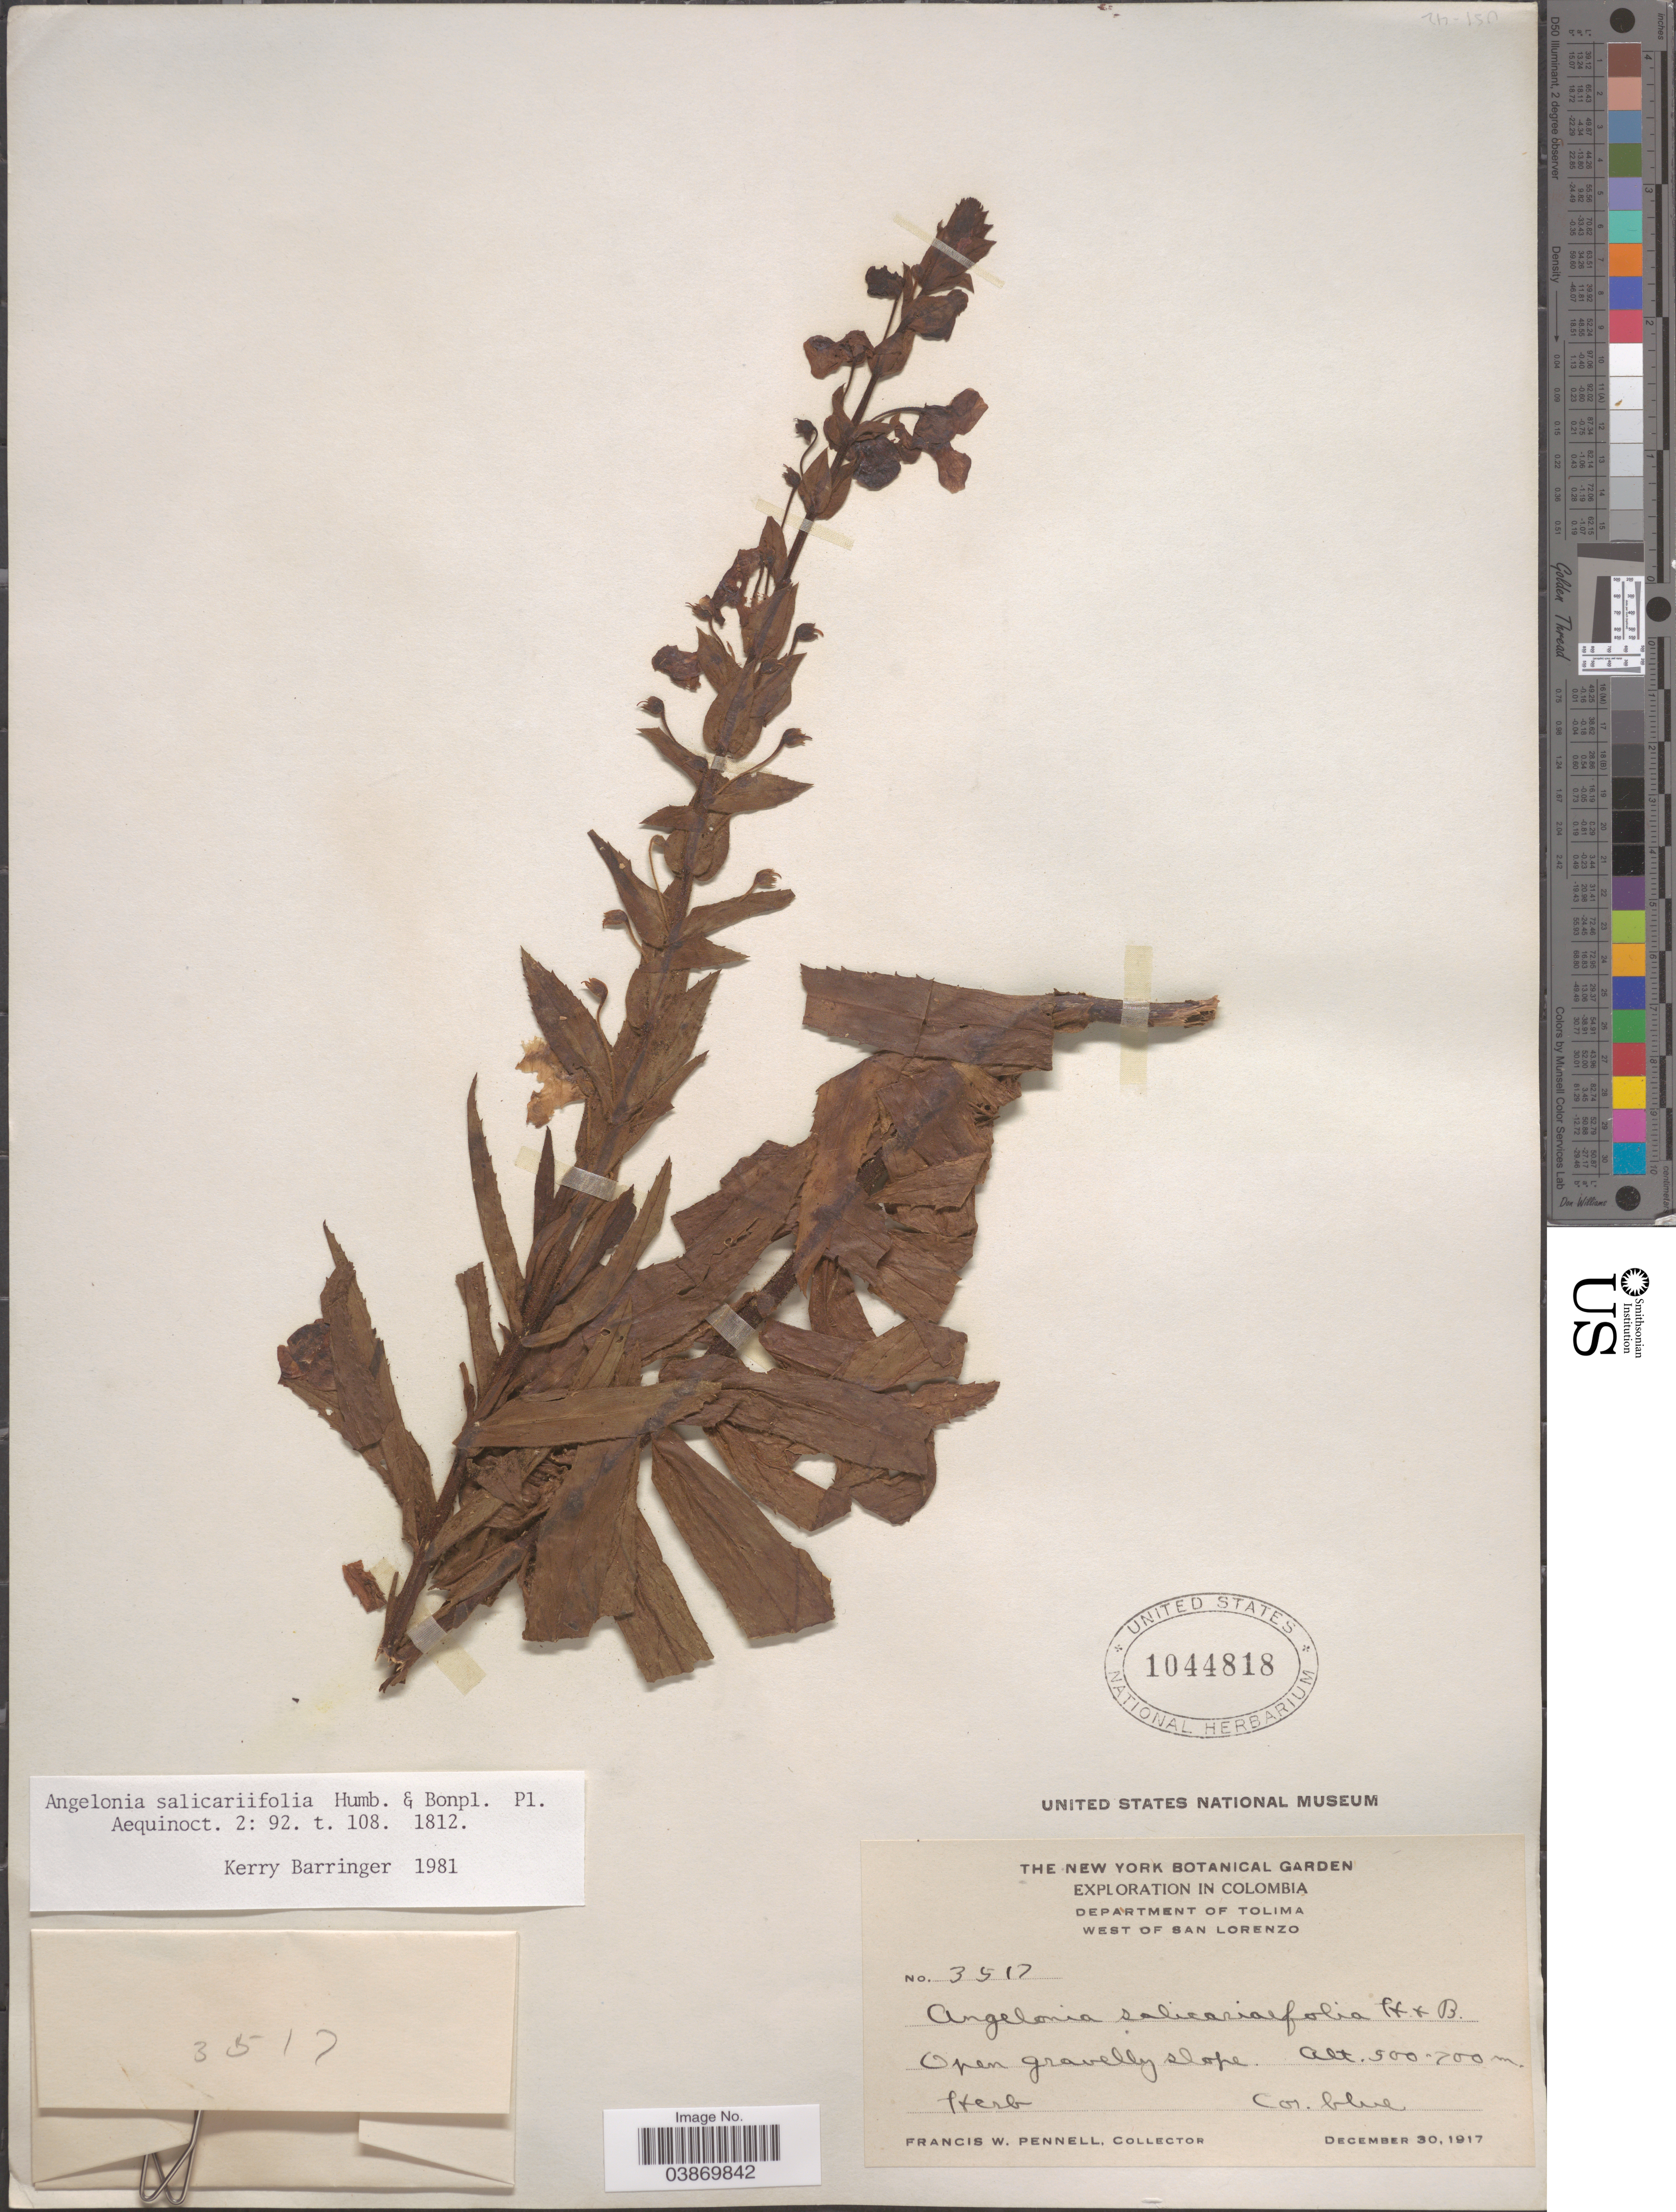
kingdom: Plantae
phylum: Tracheophyta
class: Magnoliopsida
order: Lamiales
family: Plantaginaceae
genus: Angelonia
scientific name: Angelonia salicariifolia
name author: Bonpl.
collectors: F. W. Pennell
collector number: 3517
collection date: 1917-12-30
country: Colombia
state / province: Tolima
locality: Department of Tolima. West of San Lorenzo.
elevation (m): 500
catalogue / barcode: US 1044818